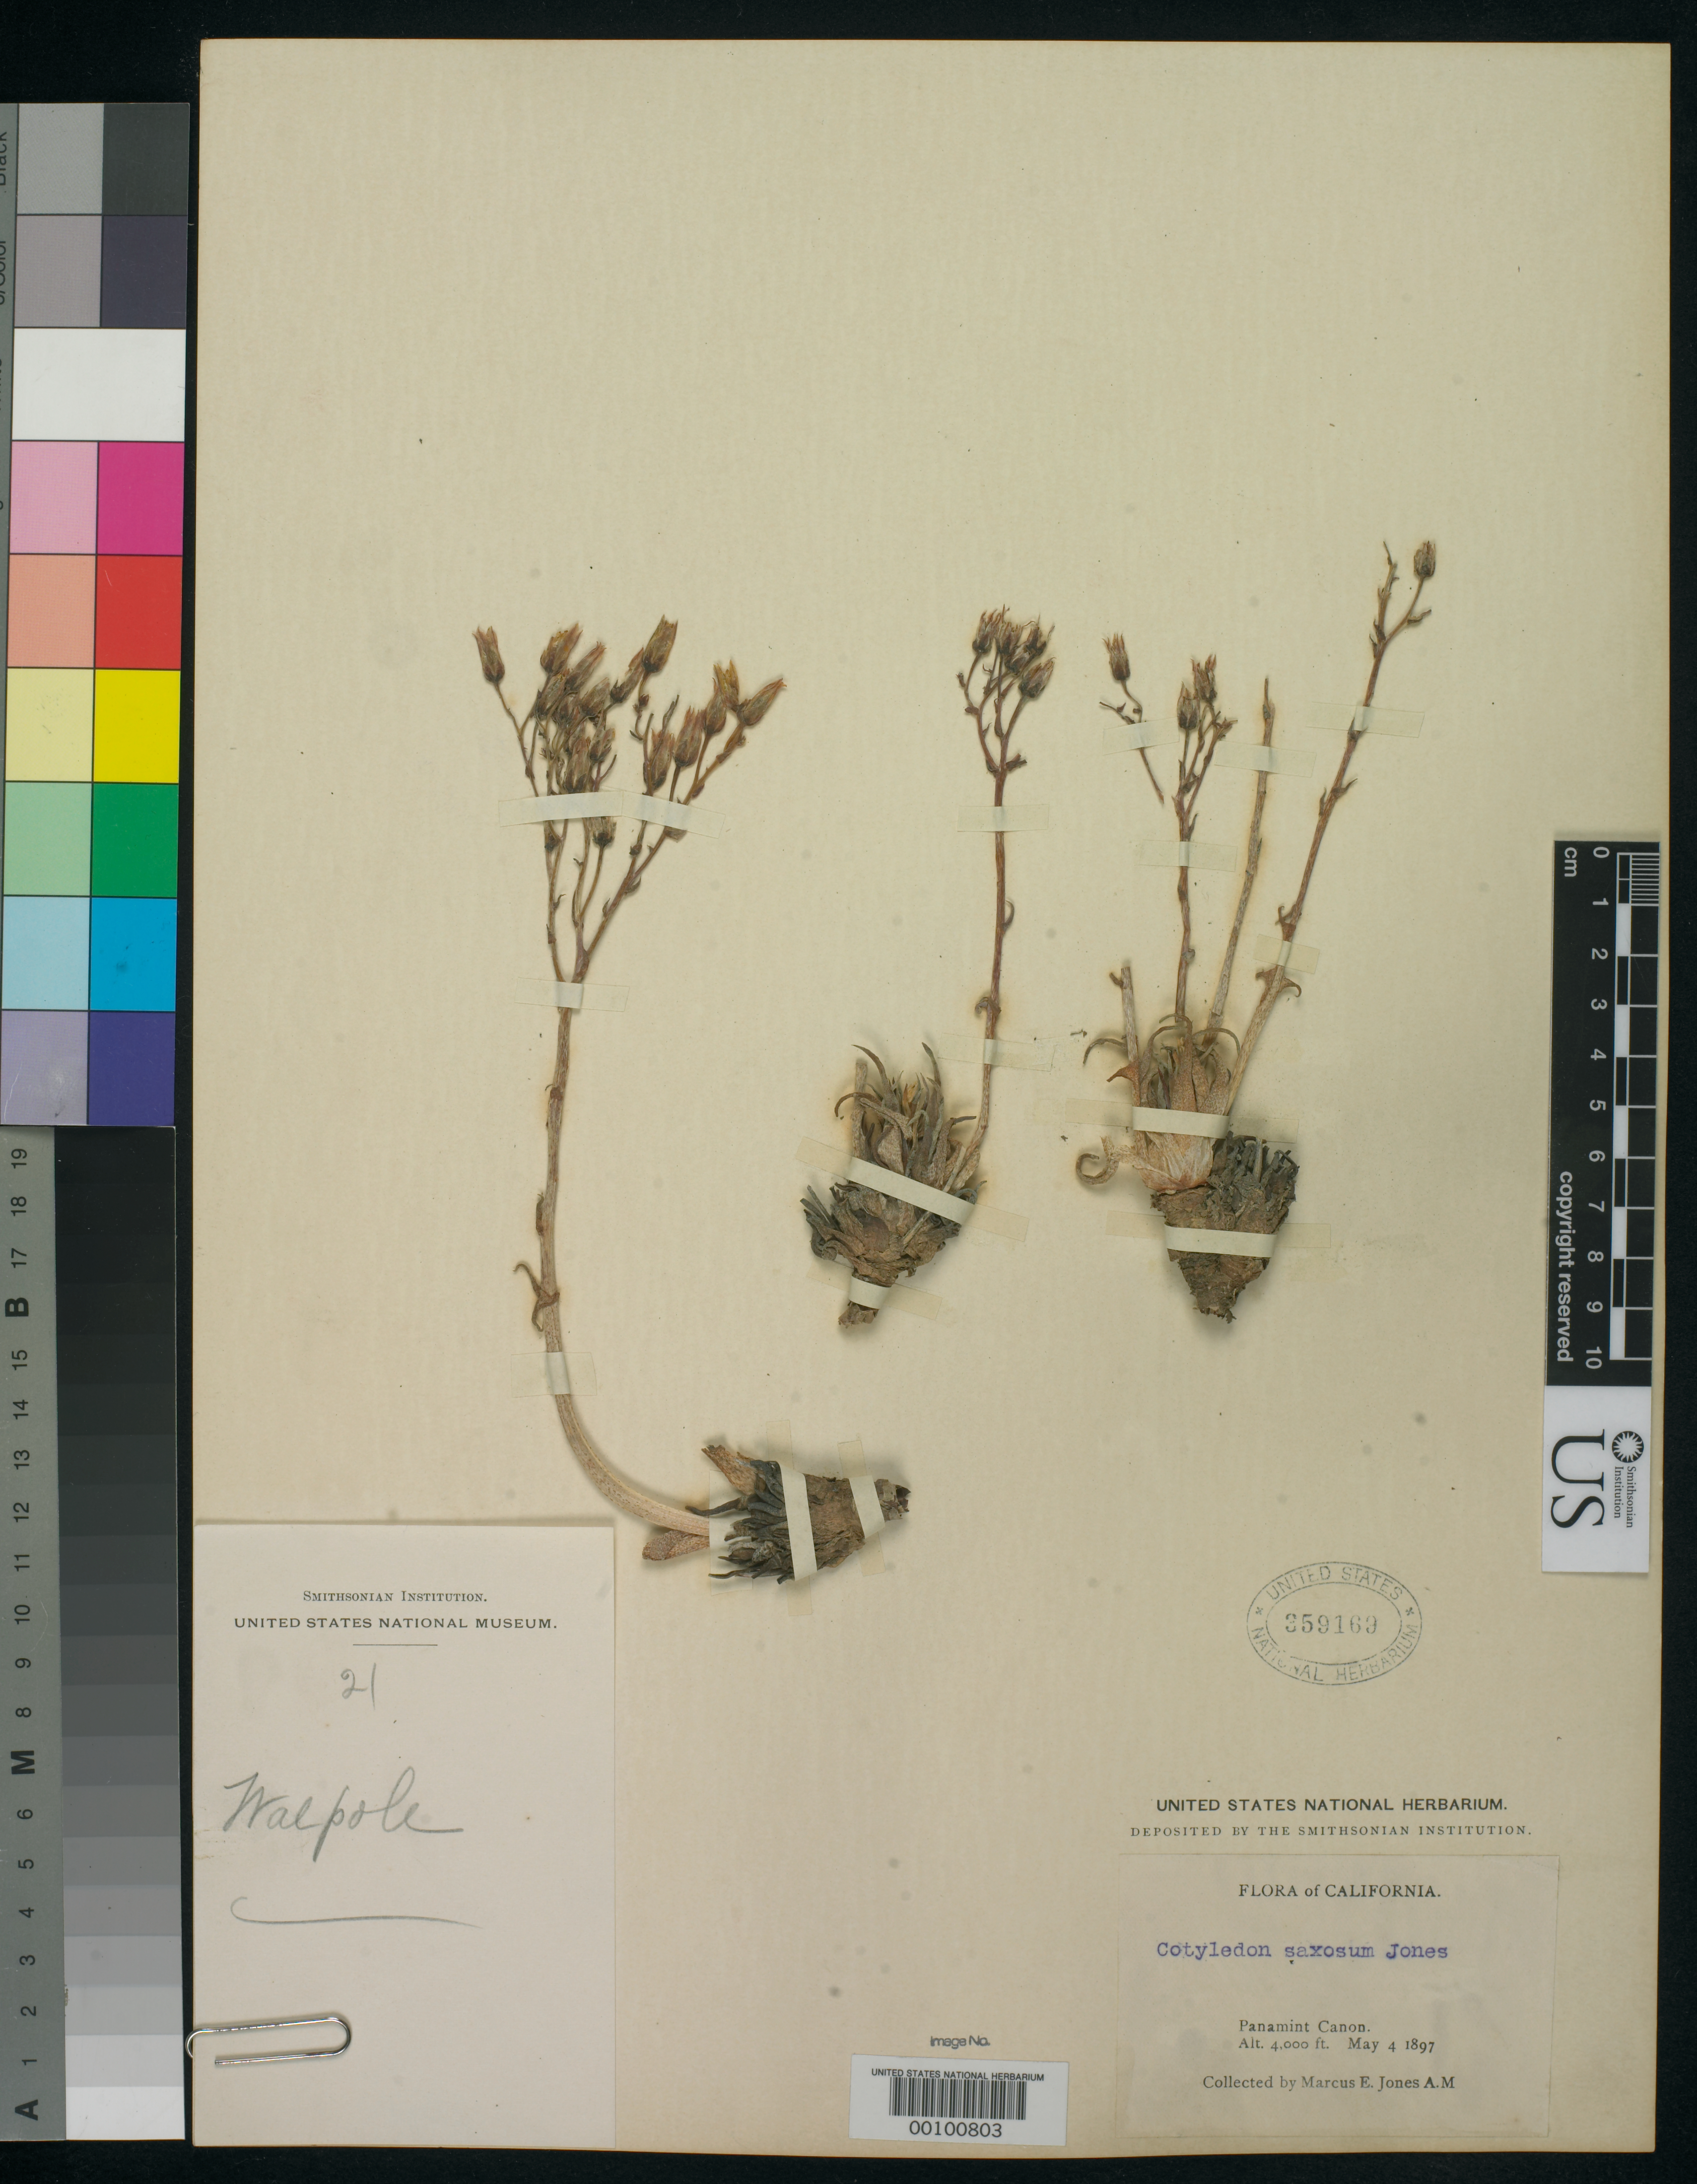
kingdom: Plantae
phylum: Tracheophyta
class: Magnoliopsida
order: Saxifragales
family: Crassulaceae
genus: Cotyledon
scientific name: Cotyledon saxosa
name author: M.E. Jones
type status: Isotype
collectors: M. E. Jones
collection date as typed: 04 May 1897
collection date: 1897-05-04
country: United States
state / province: California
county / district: Inyo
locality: Panamint Canyon.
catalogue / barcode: US 359169